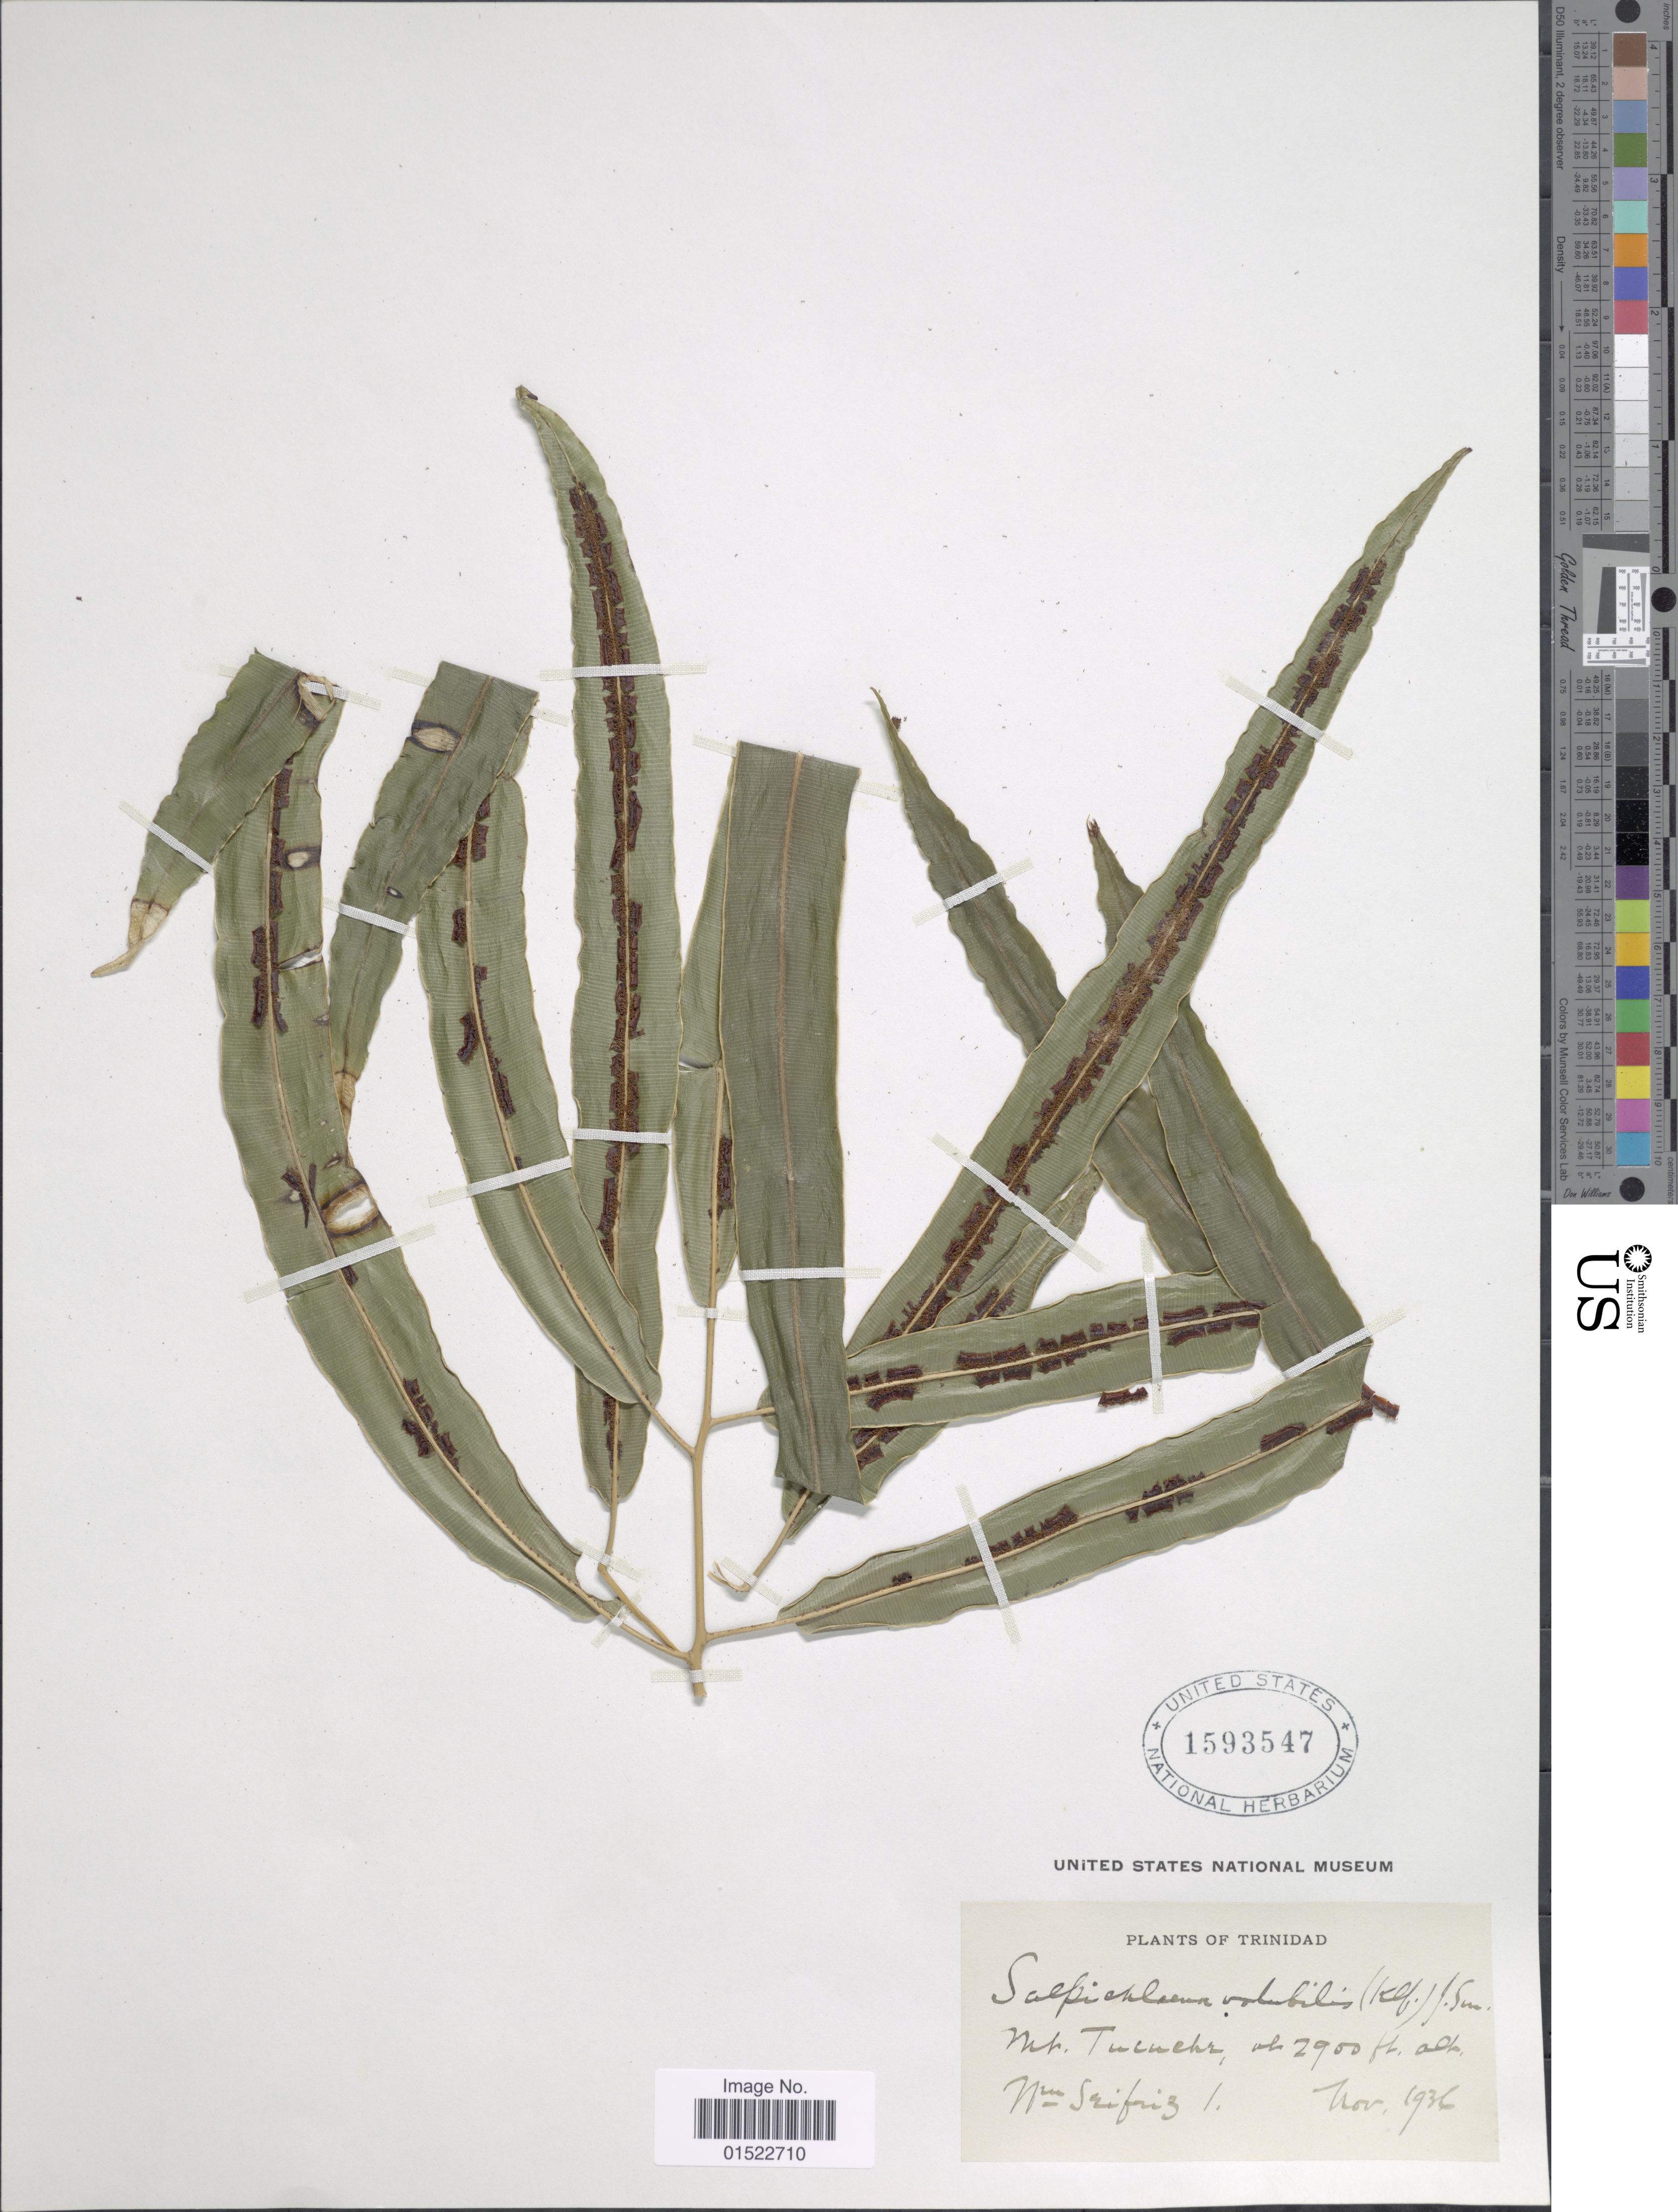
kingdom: Plantae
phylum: Tracheophyta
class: Polypodiopsida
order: Polypodiales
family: Blechnaceae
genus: Salpichlaena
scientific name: Salpichlaena volubilis subsp. volubilis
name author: (Kaulf.) J. Sm.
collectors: W. Seifriz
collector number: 1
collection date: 1936-11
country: Trinidad and Tobago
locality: Trinidad, Mt. Tucuche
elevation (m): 884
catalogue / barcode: US 1593547